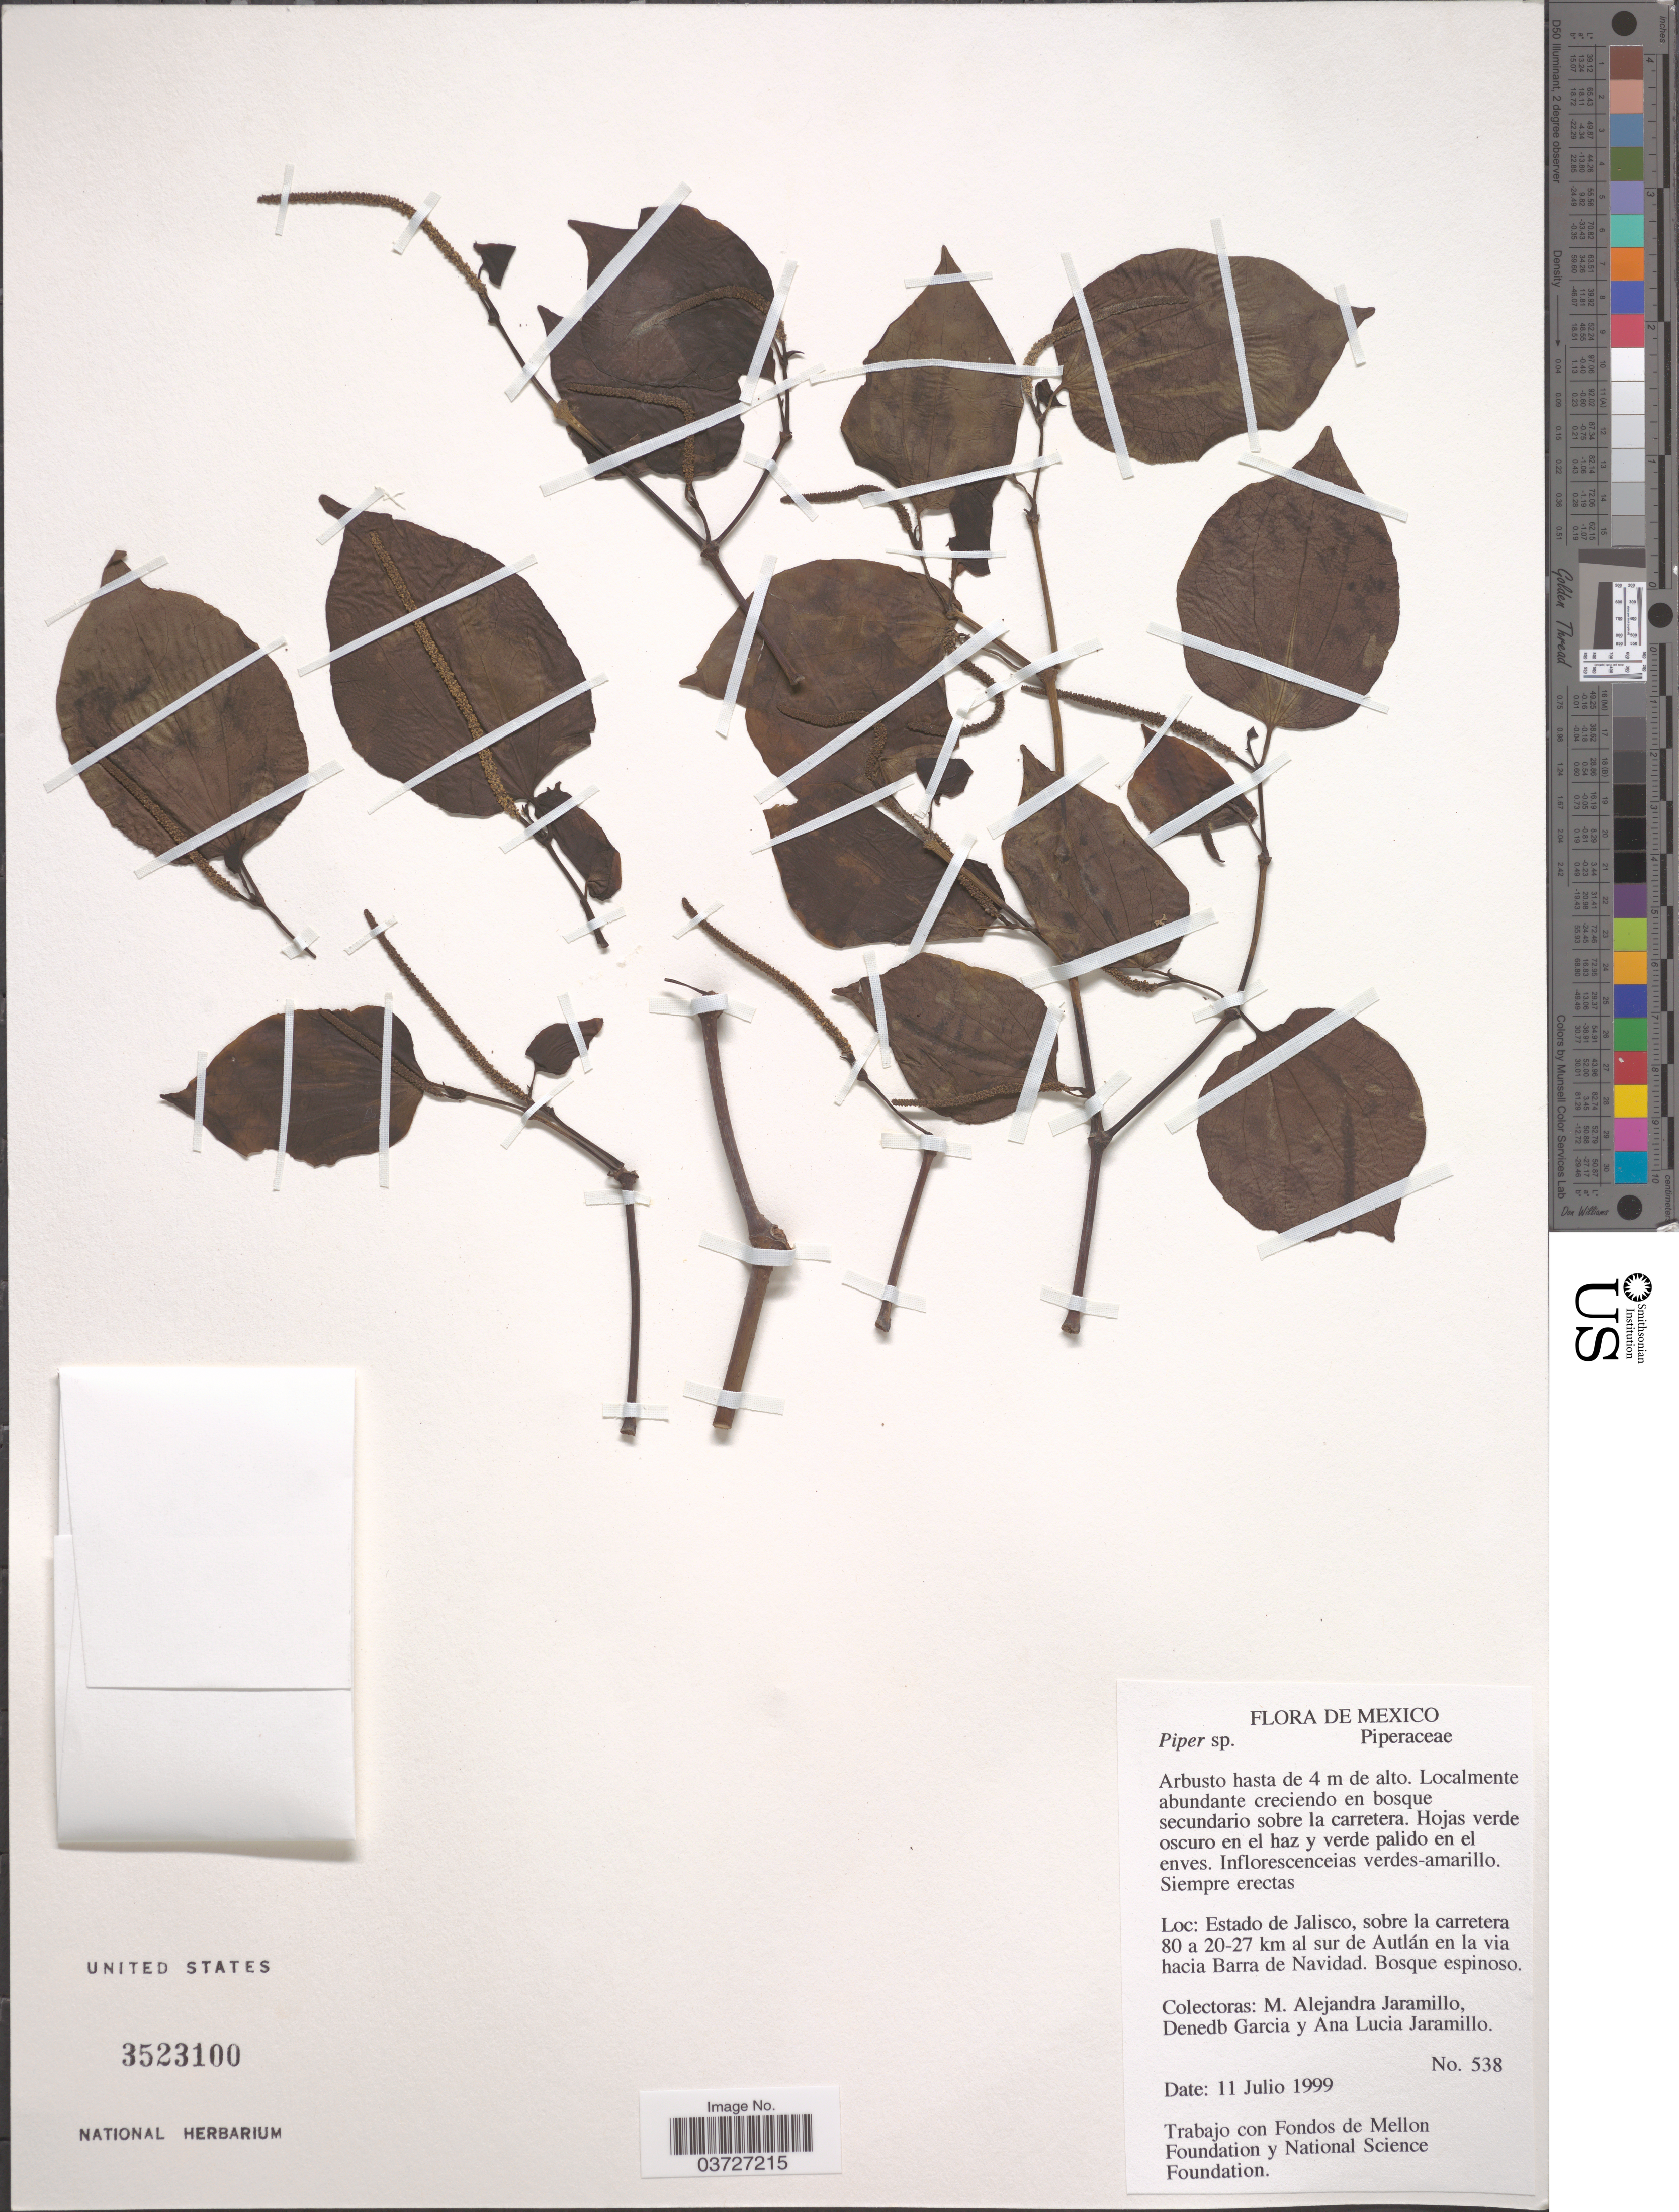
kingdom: Plantae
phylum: Tracheophyta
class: Magnoliopsida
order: Piperales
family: Piperaceae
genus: Piper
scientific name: Piper sp.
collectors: M. A. Jaramillo, D. Garcia & A. Jaramillo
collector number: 538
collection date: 1999-07-11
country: Mexico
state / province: Jalisco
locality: Sobre la carretera 80 a 20-27 km al sur de Autlán en la via hacia Barra de Navidad.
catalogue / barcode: US 3523100